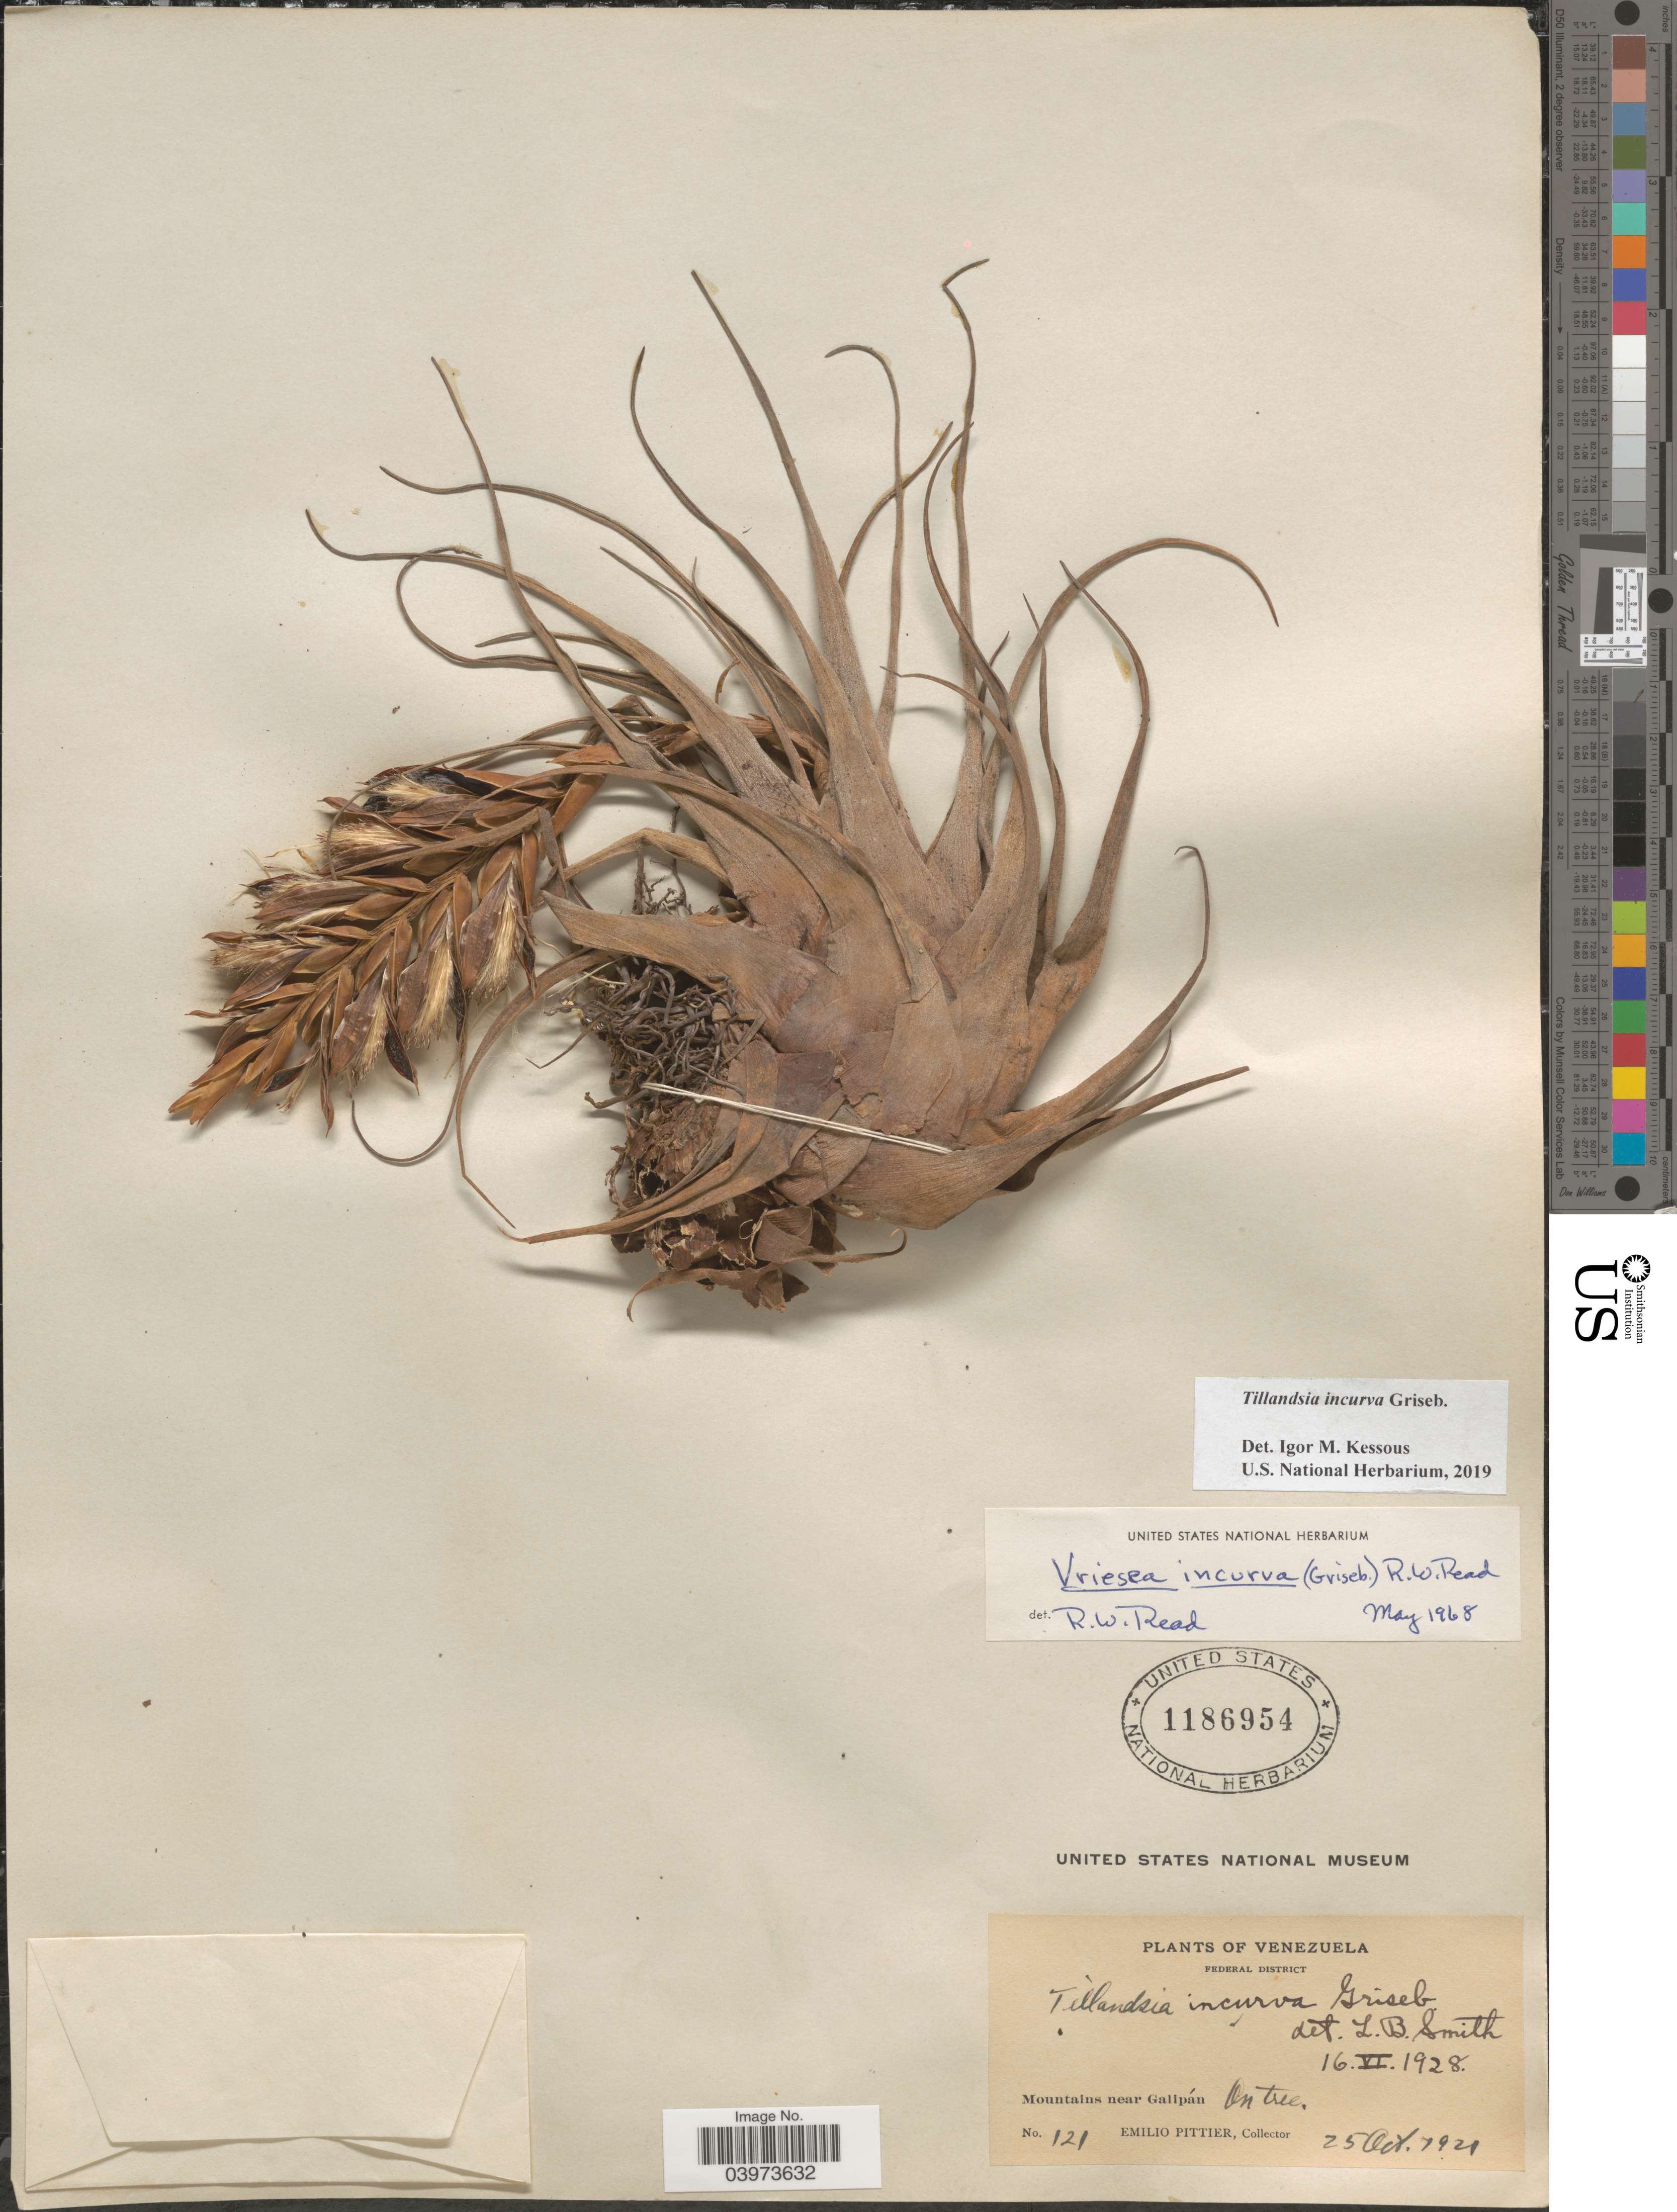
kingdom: Plantae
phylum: Tracheophyta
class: Liliopsida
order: Poales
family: Bromeliaceae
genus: Tillandsia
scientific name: Tillandsia incurva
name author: Griseb.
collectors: E. Pittier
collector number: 121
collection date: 1921-10-25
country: Venezuela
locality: Federal District. Mountains near Galipán.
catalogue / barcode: US 1186954